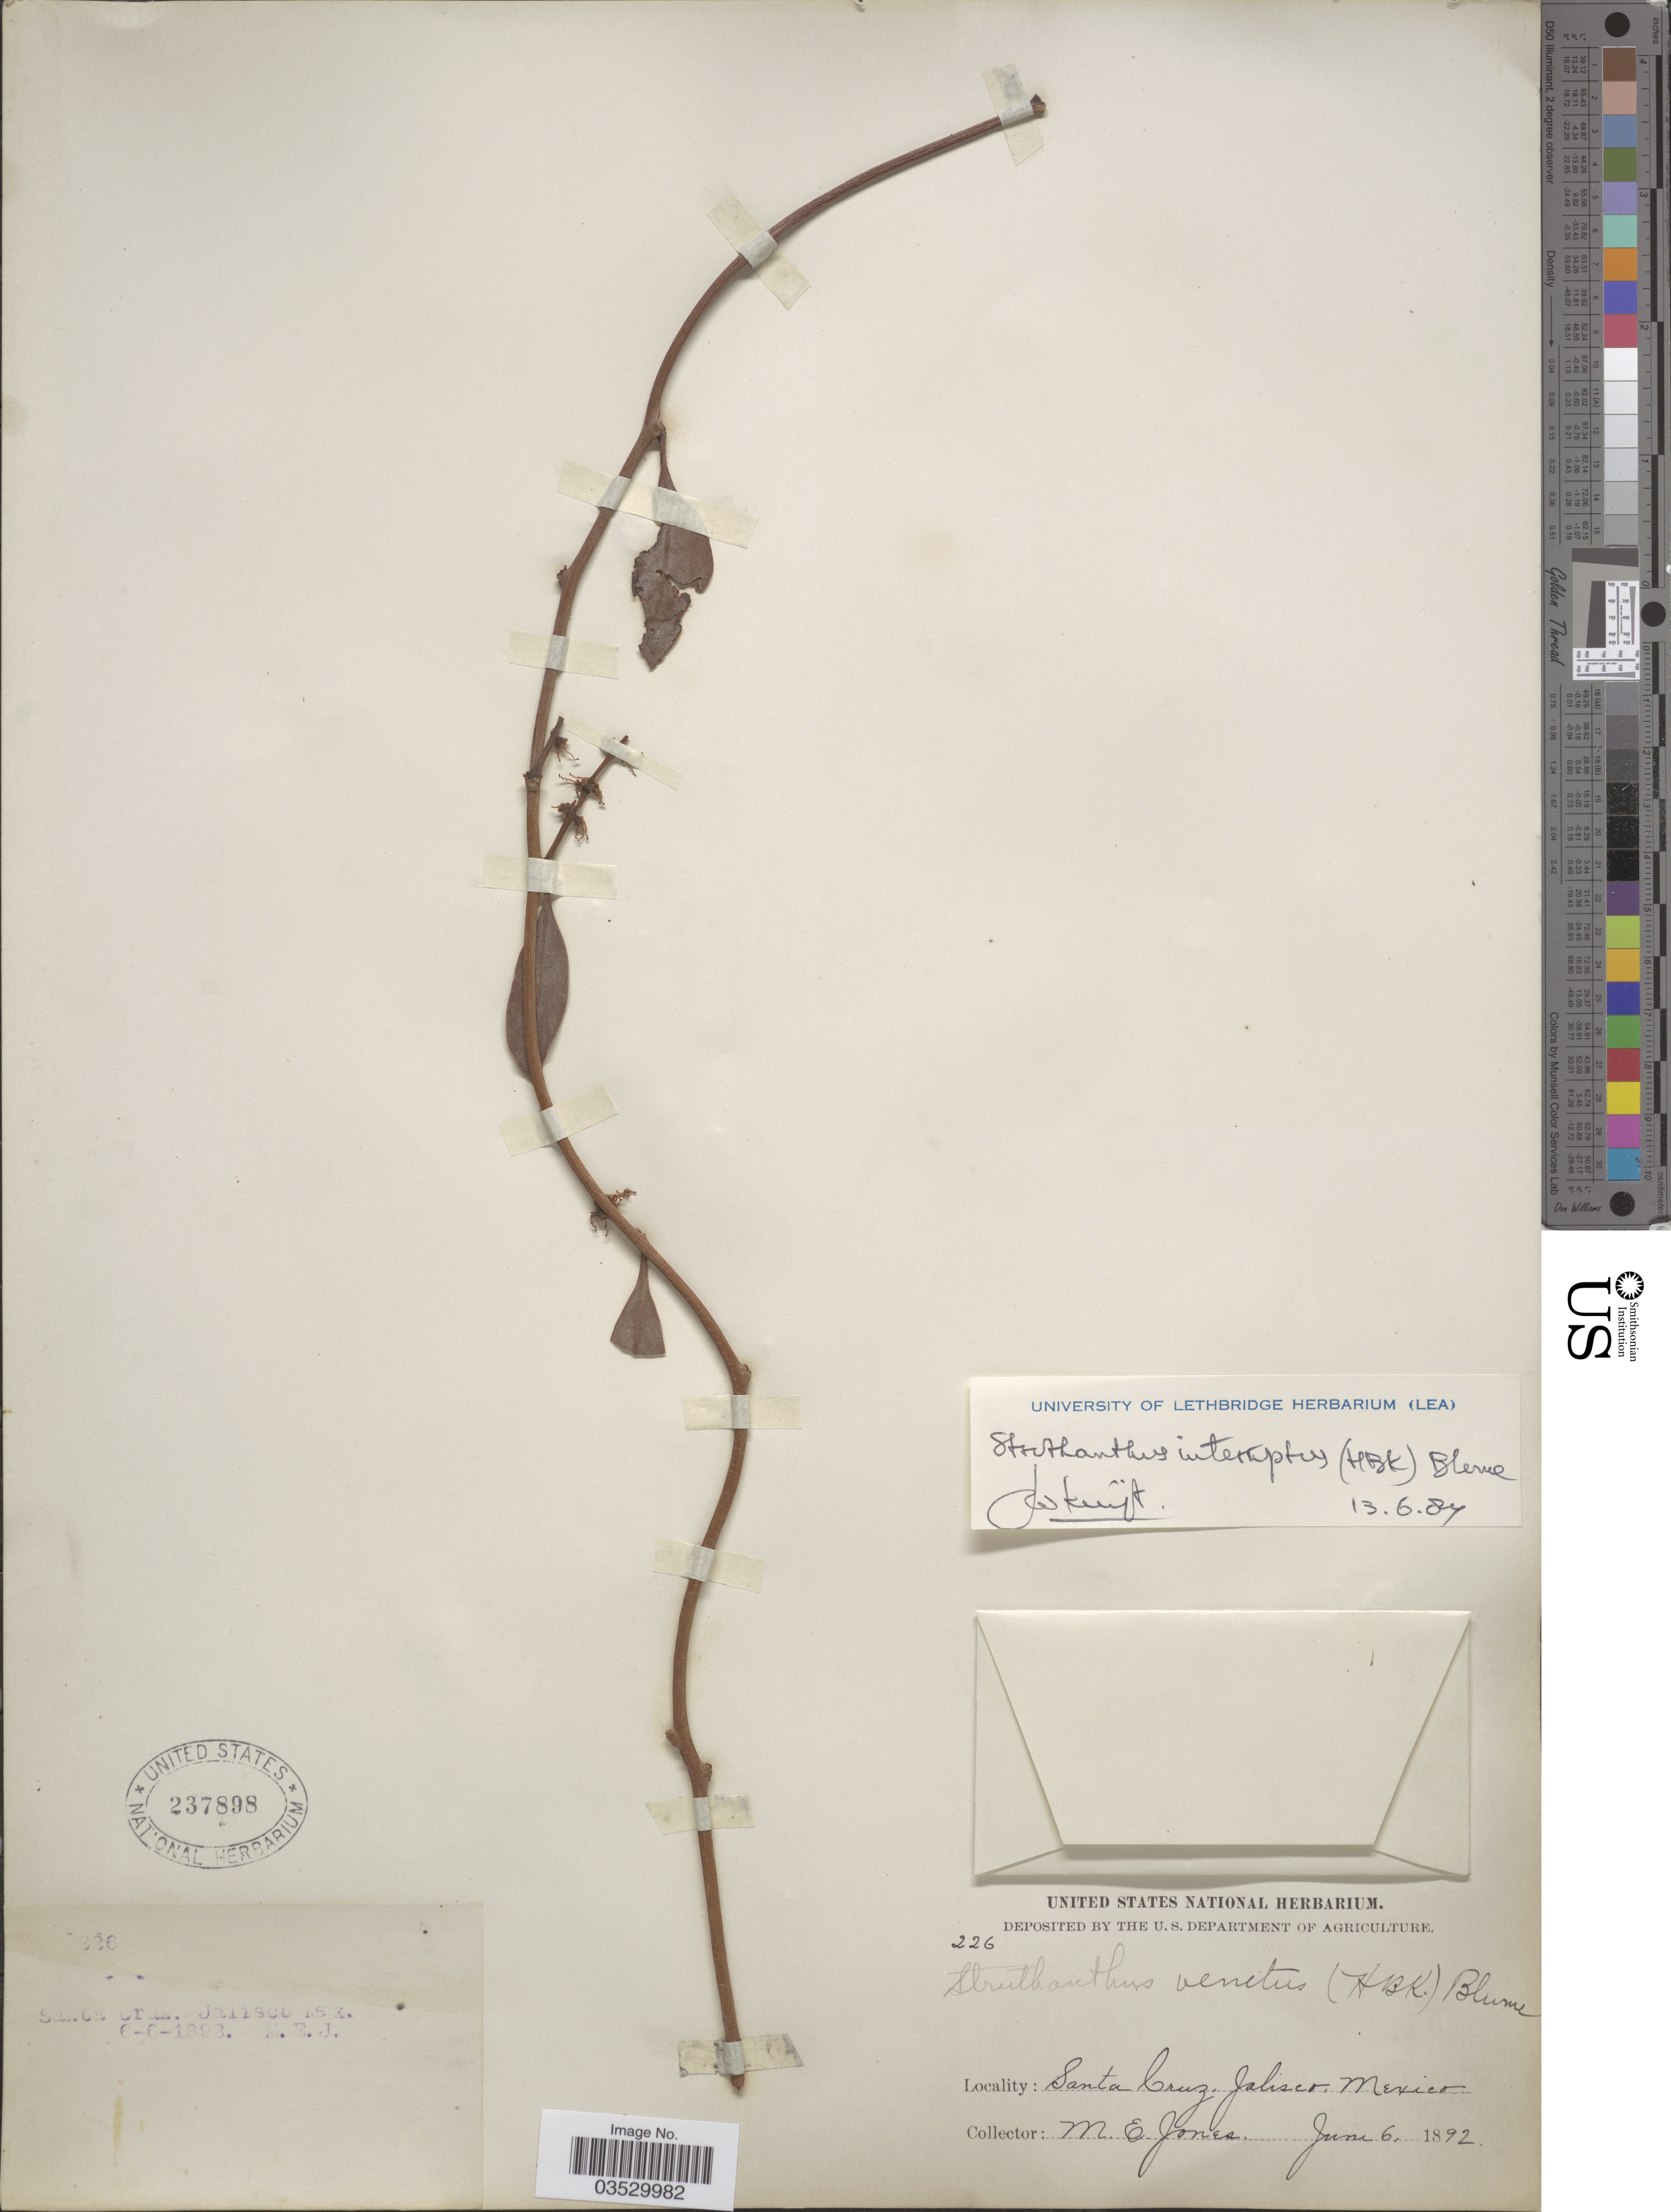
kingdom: Plantae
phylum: Tracheophyta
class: Magnoliopsida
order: Santalales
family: Loranthaceae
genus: Struthanthus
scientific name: Struthanthus interruptus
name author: (Kunth) G. Don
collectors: M. E. Jones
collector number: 226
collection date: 1892-06-06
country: Mexico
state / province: Jalisco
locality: Santa Cruz.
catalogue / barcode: US 237898